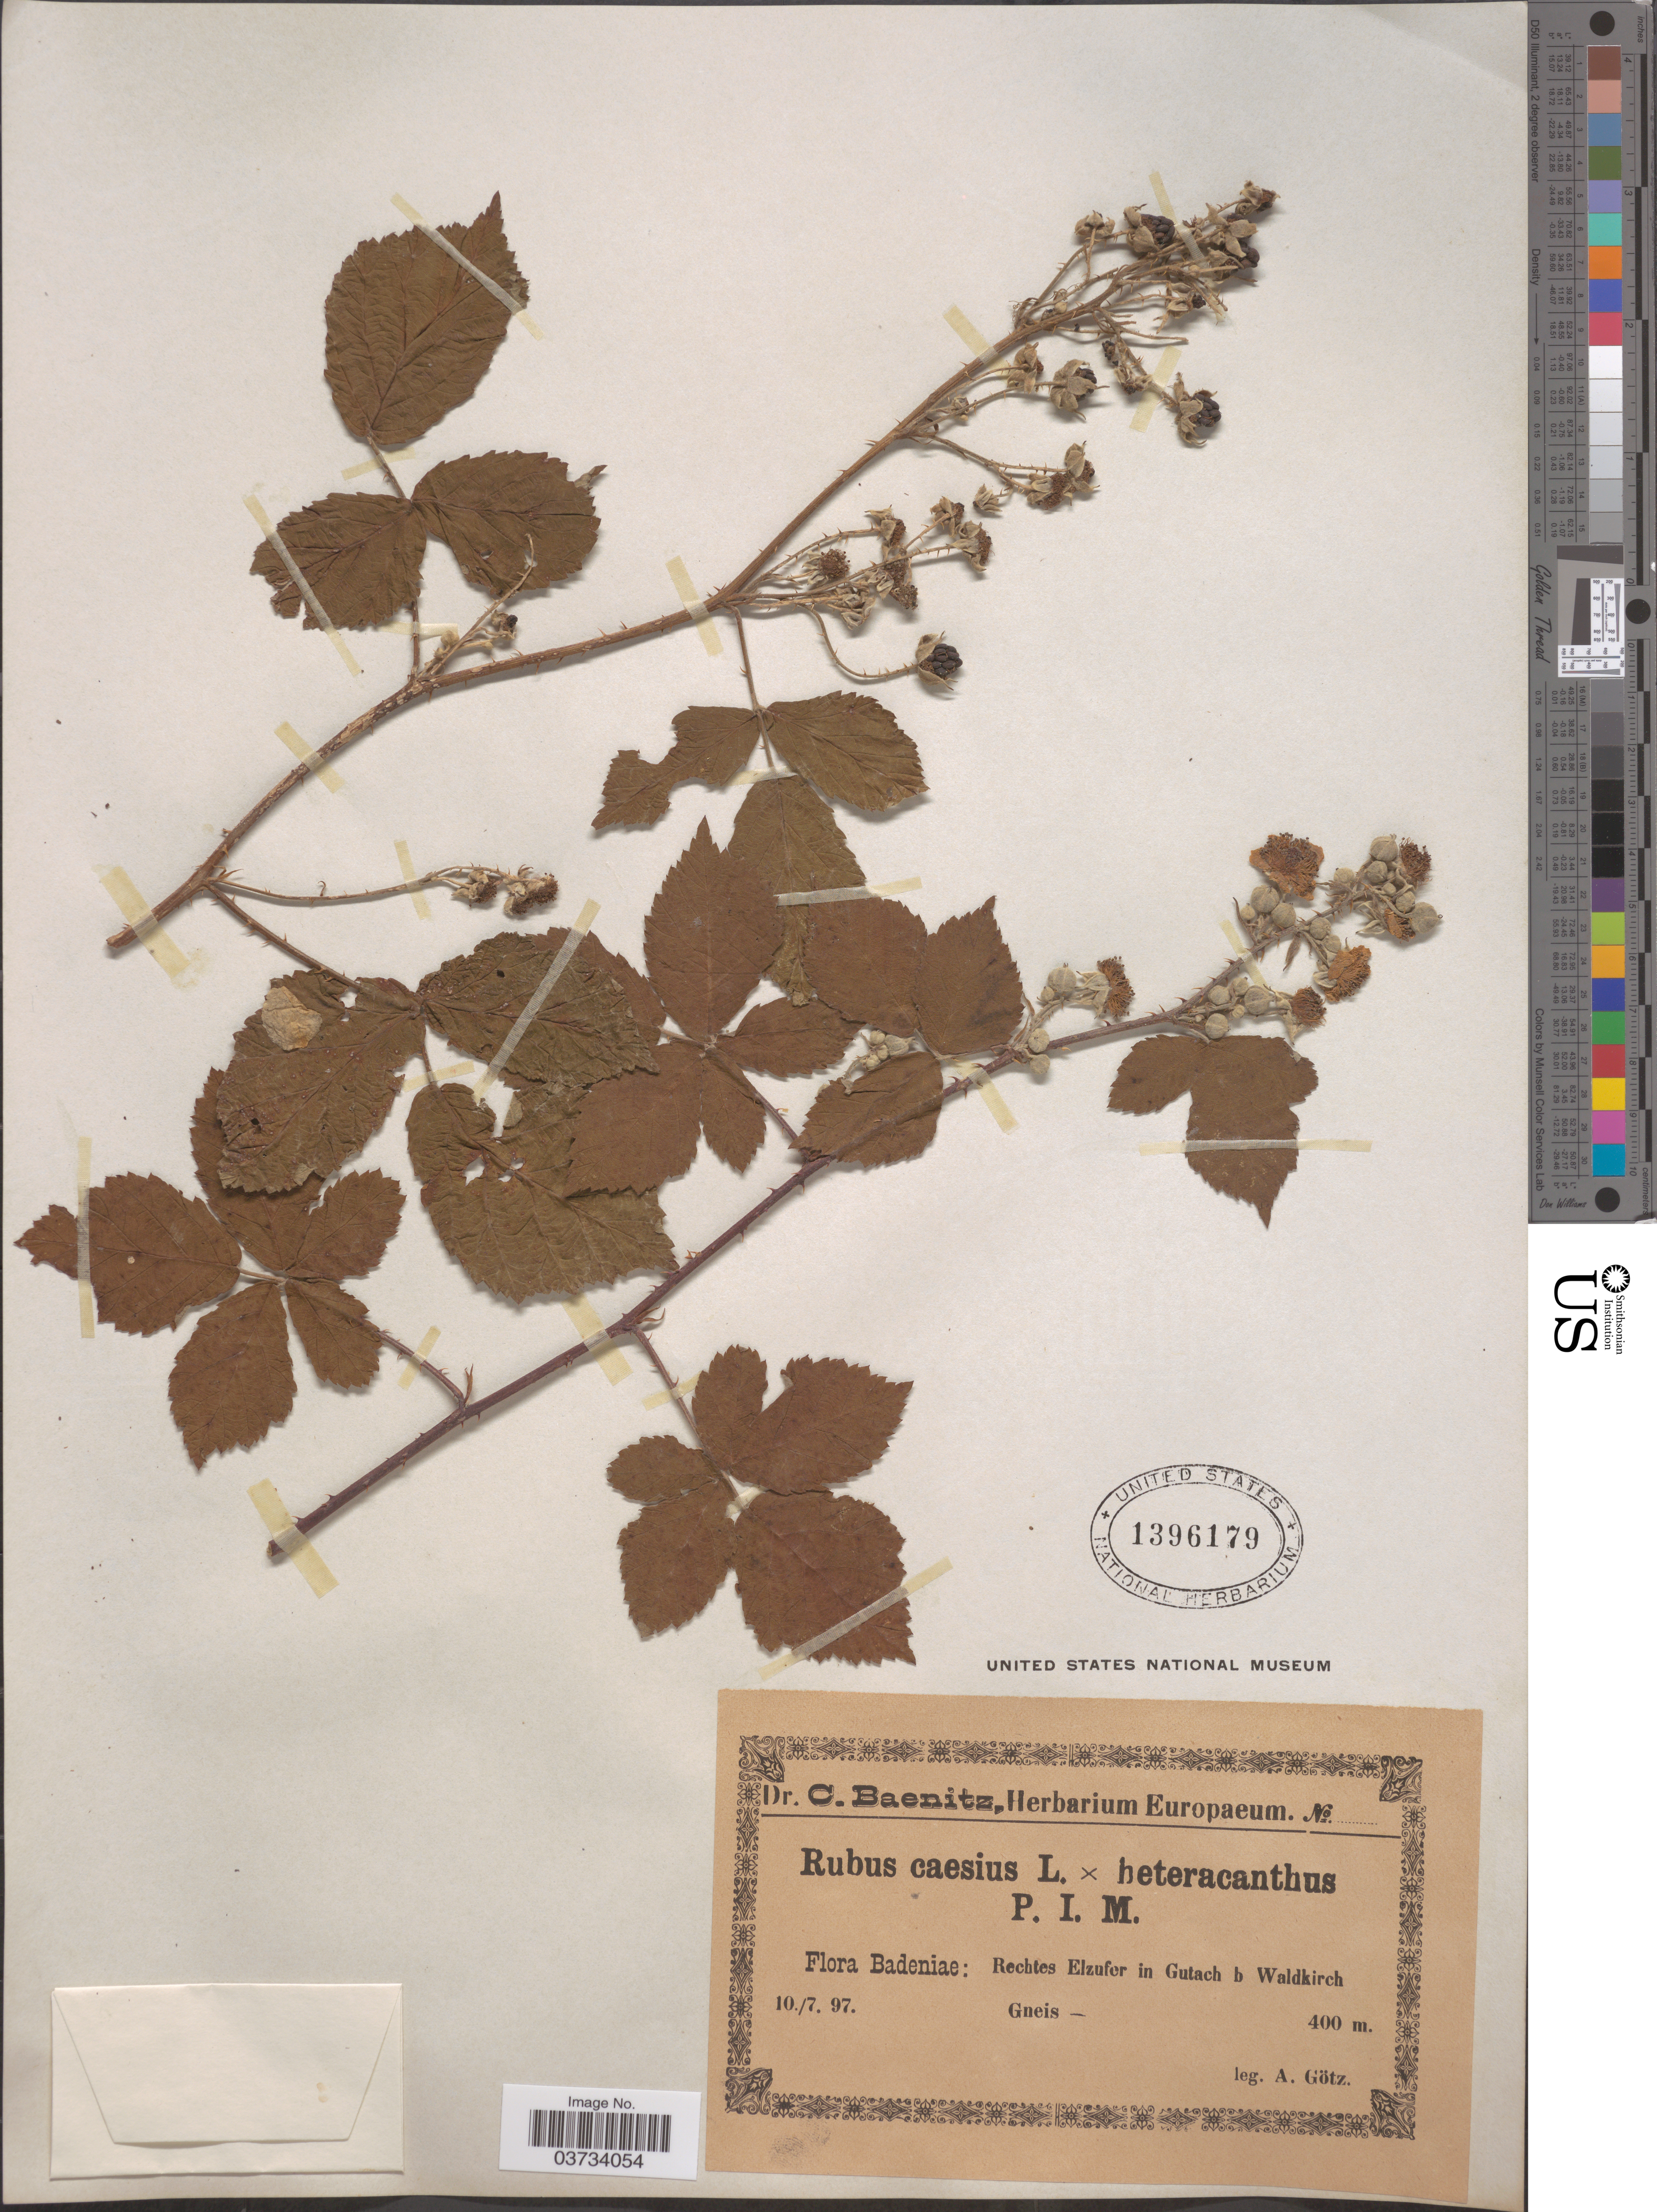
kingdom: Plantae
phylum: Tracheophyta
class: Magnoliopsida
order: Rosales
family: Rosaceae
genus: Rubus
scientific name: Rubus caesius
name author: L.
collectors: A. Götz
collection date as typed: Transcribed d/m/y: 10/7/97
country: Germany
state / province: Baden-Württemberg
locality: Badeniae: Rechtes Elzufer in Gutach b Waldkirch. Gneis.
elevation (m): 400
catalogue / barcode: US 1396179